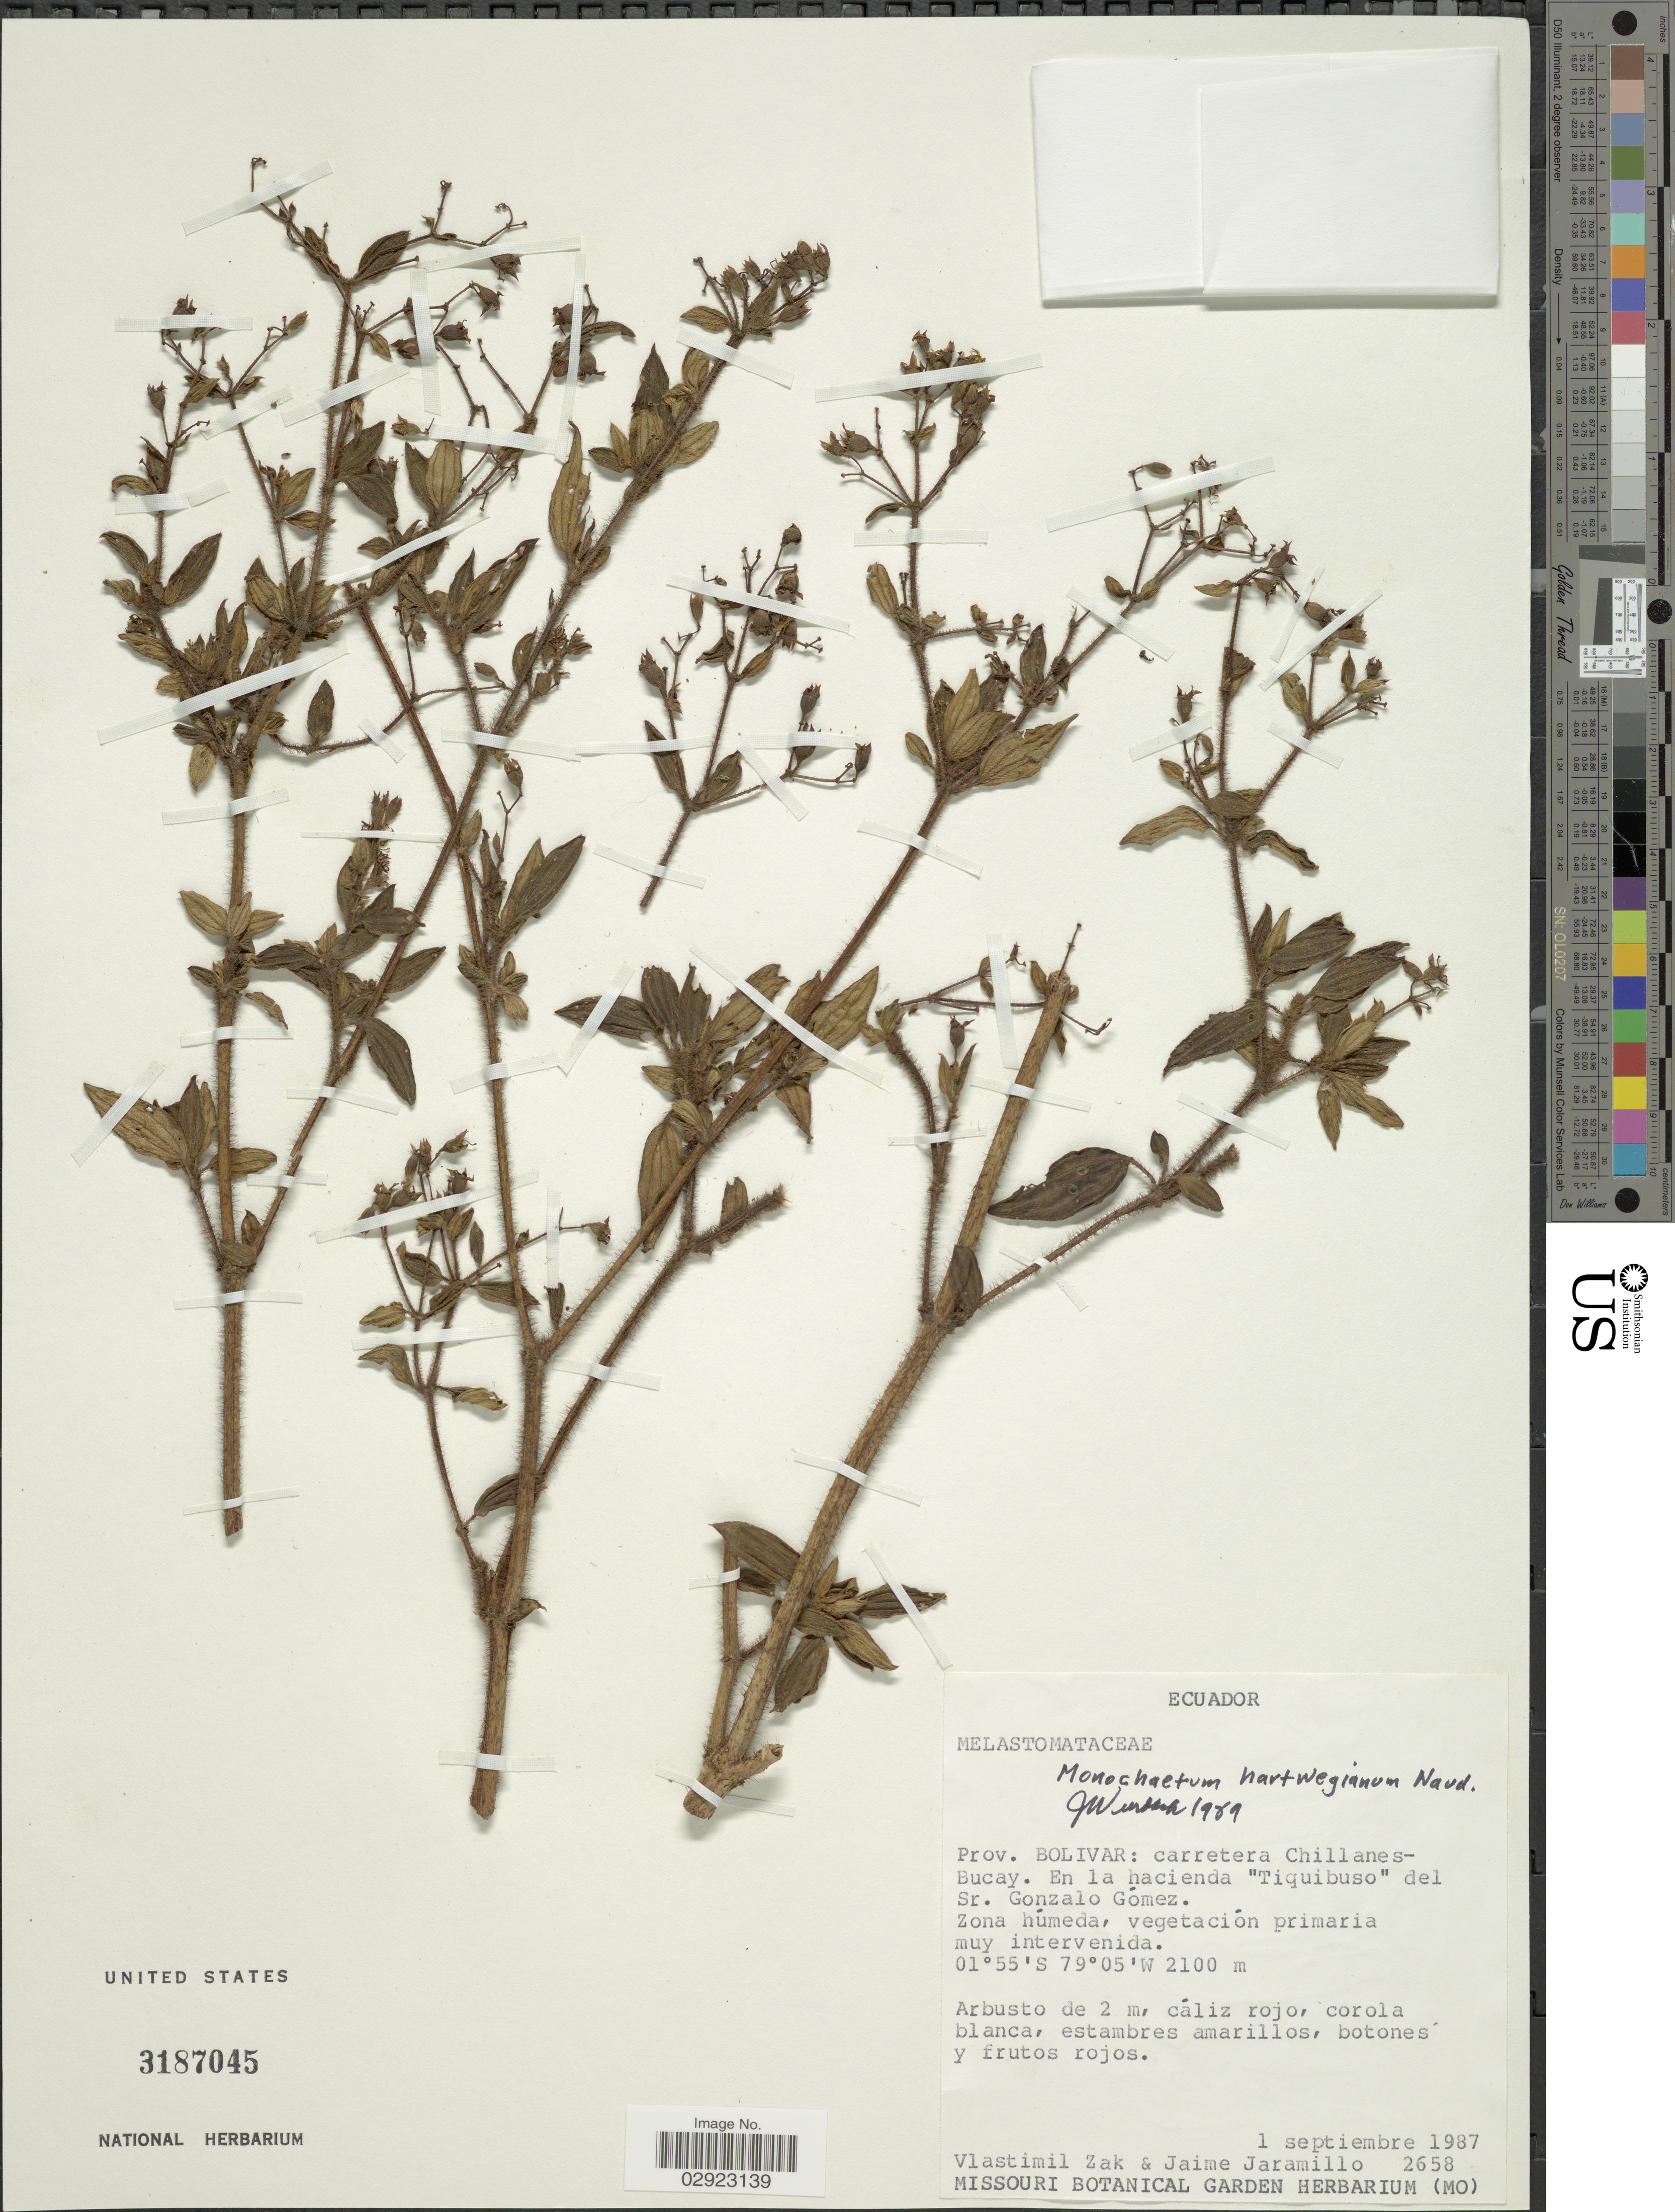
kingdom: Plantae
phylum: Tracheophyta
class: Magnoliopsida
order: Myrtales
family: Melastomataceae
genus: Monochaetum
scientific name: Monochaetum hartwegianum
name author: Naudin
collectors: V. Zak & J. Jaramillo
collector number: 2658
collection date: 1987-09-01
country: Ecuador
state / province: Bolívar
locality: Carretera Chillanes-Bucay. En la hacienda "Tiquibuso" del Sr. Gonzalo Gómez.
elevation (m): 2100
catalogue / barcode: US 3187045